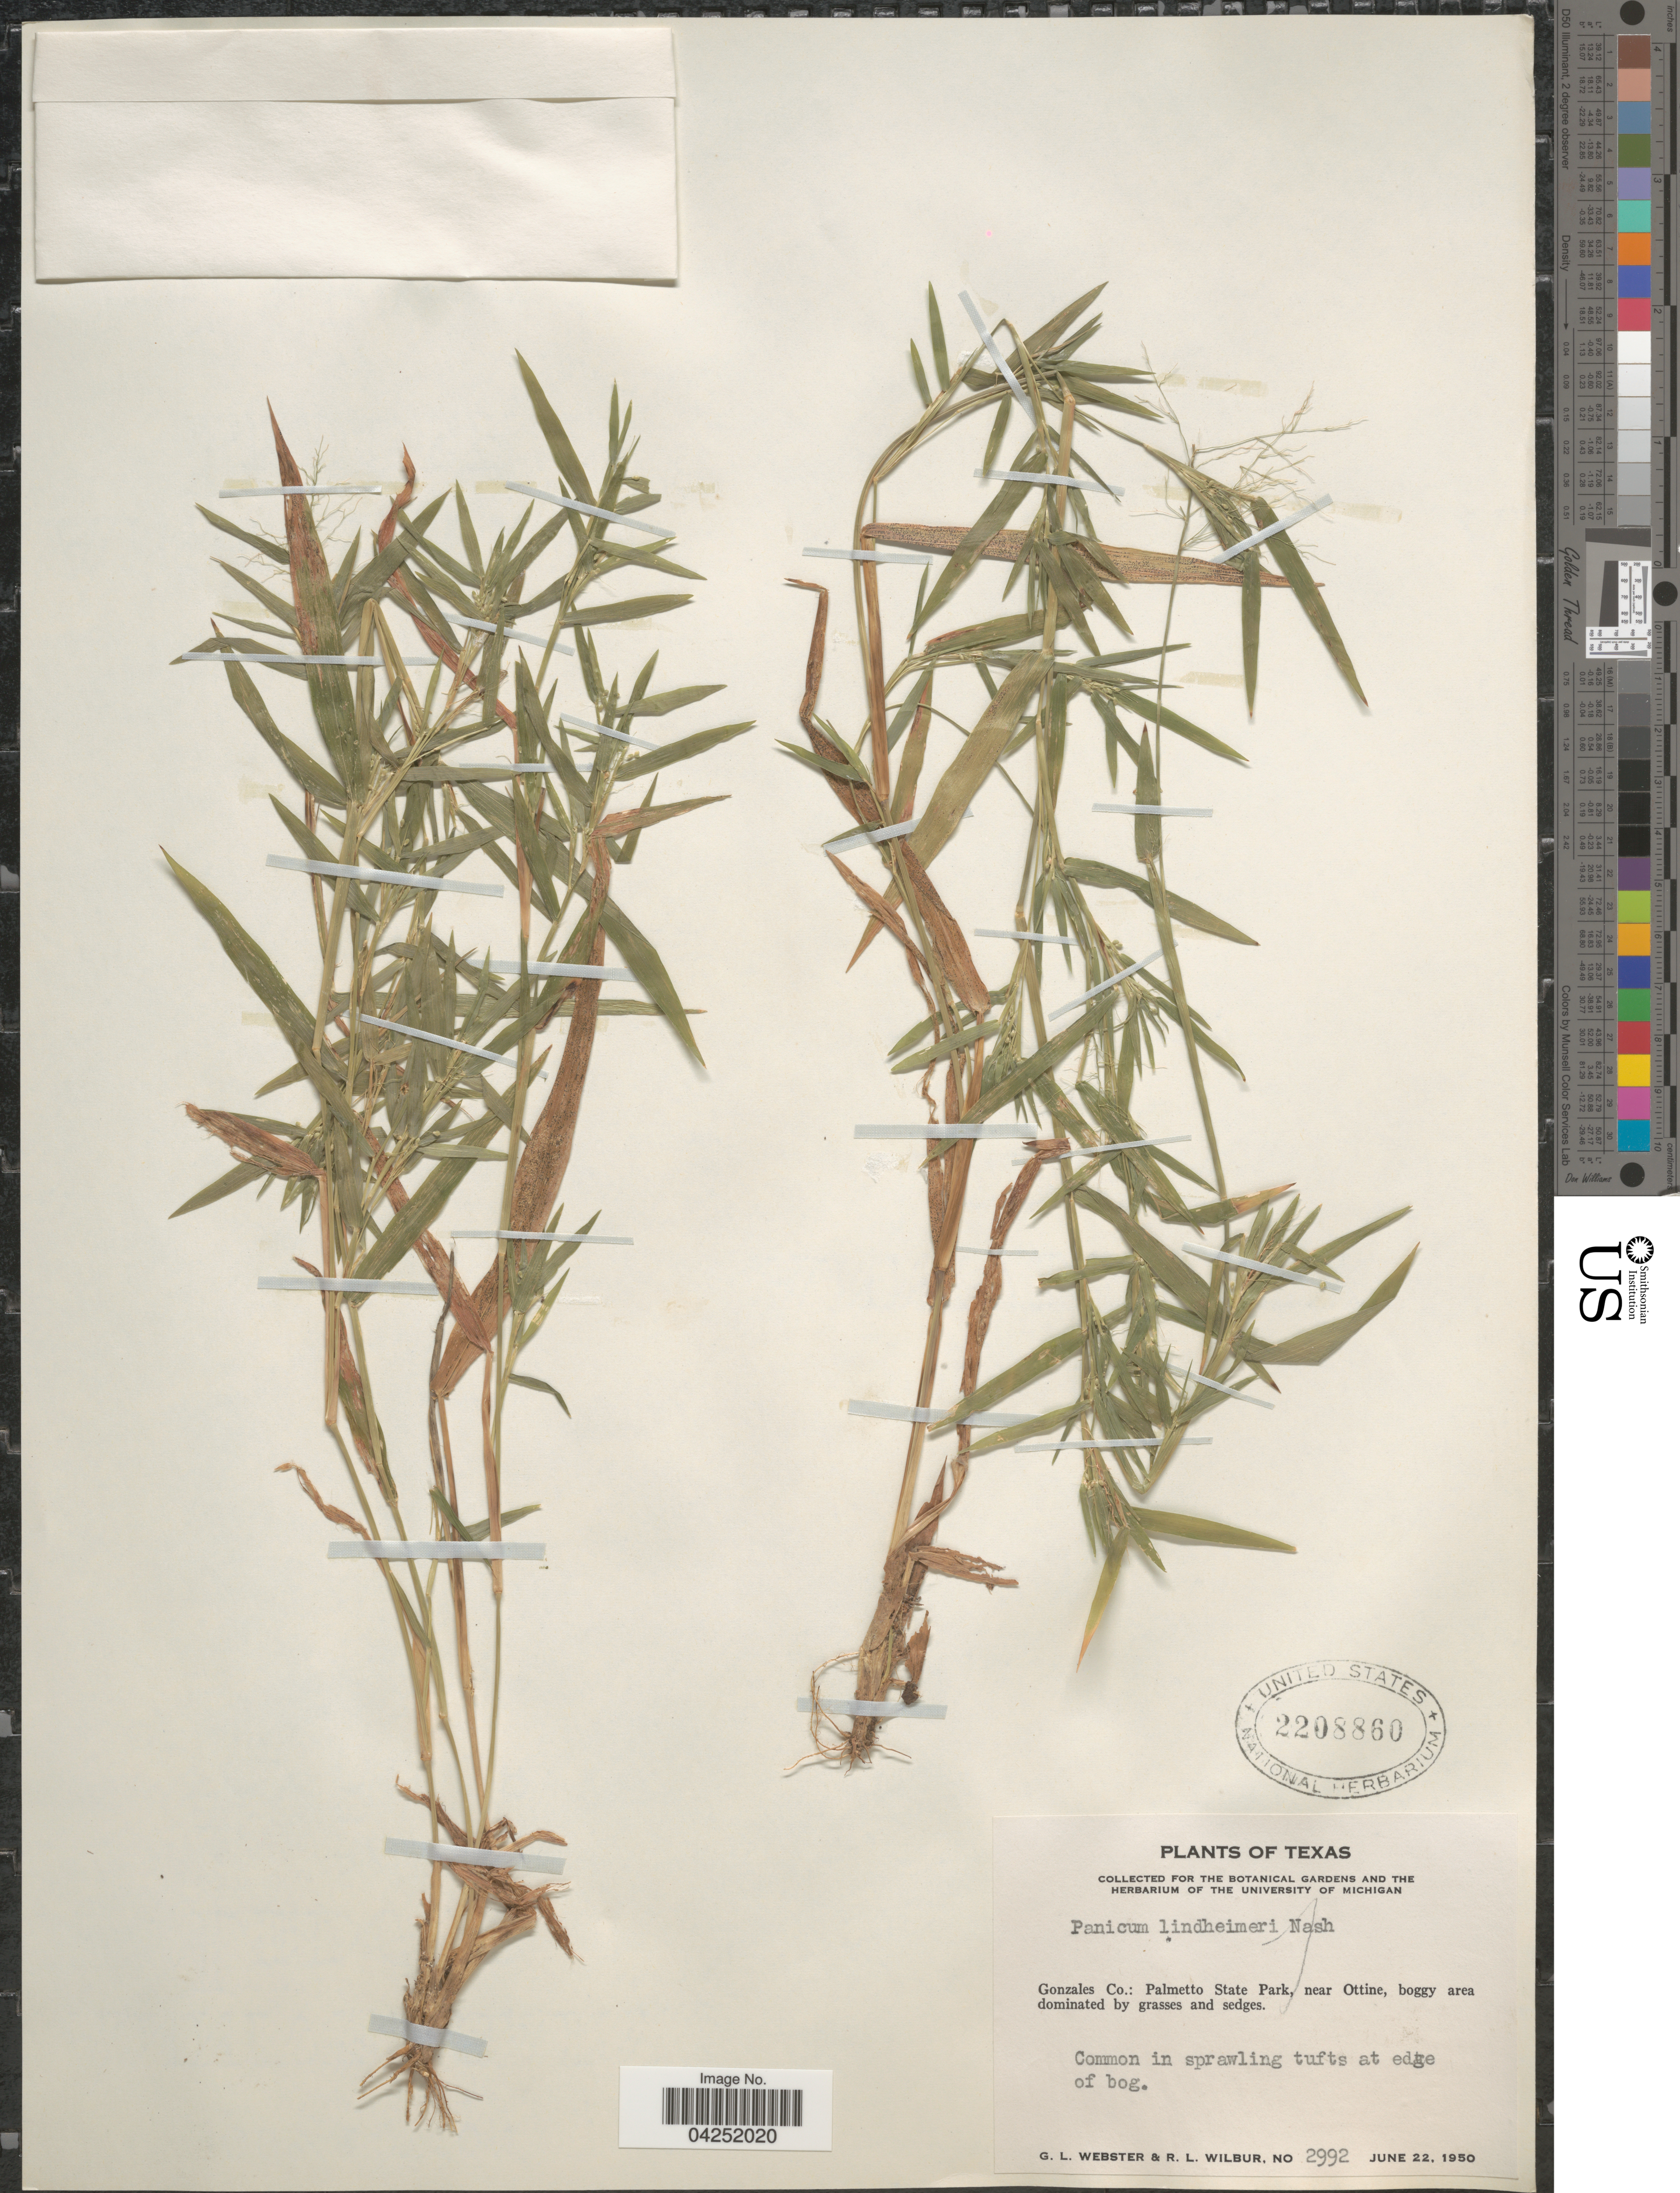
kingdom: Plantae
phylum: Tracheophyta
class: Liliopsida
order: Poales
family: Poaceae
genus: Dichanthelium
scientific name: Dichanthelium acuminatum var. lindheimeri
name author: (Nash) Gould & C.A. Clark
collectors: G. L. Webster & R. L. Wilbur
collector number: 2992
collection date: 1950-06-22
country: United States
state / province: Texas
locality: Gonzales Co.: Palmetto State Park, near Ottine. At edge of bog.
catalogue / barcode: US 2208860